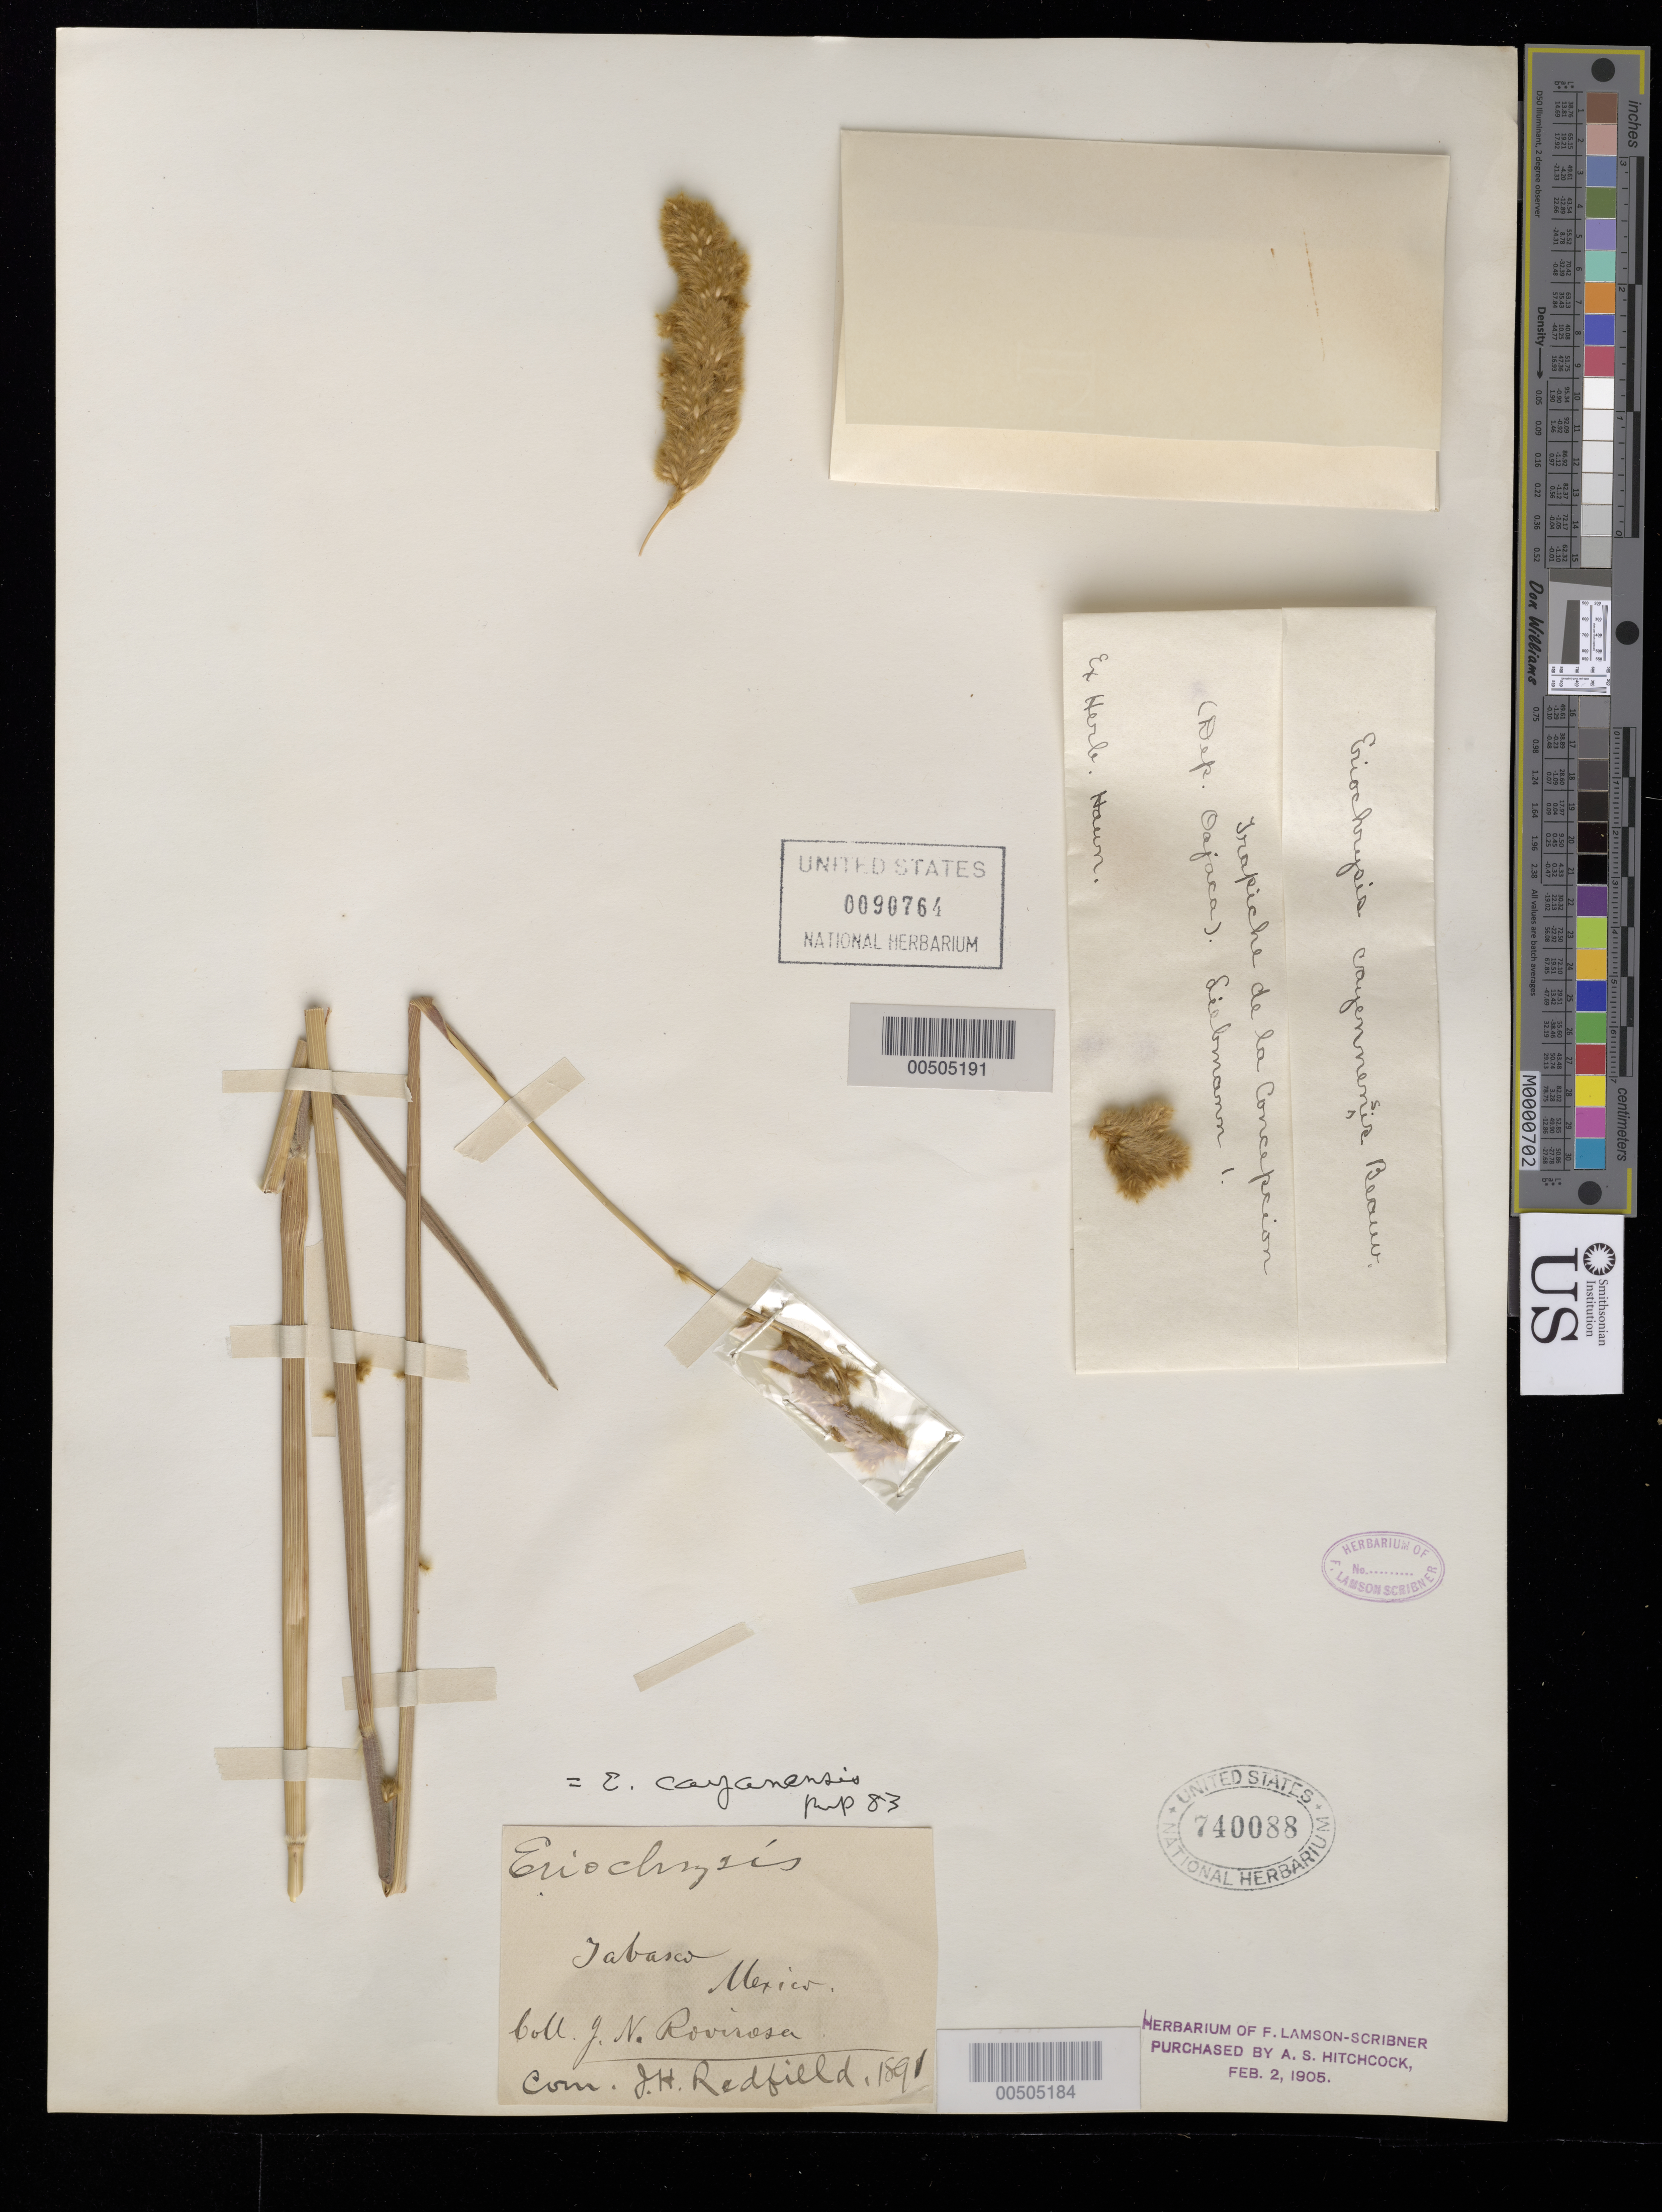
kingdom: Plantae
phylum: Tracheophyta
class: Liliopsida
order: Poales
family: Poaceae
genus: Eriochrysis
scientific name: Eriochrysis cayennensis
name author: P. Beauv.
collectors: F. M. Liebmann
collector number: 1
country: Mexico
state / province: Oaxaca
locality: Tropiche de la Concepcion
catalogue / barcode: US 90764